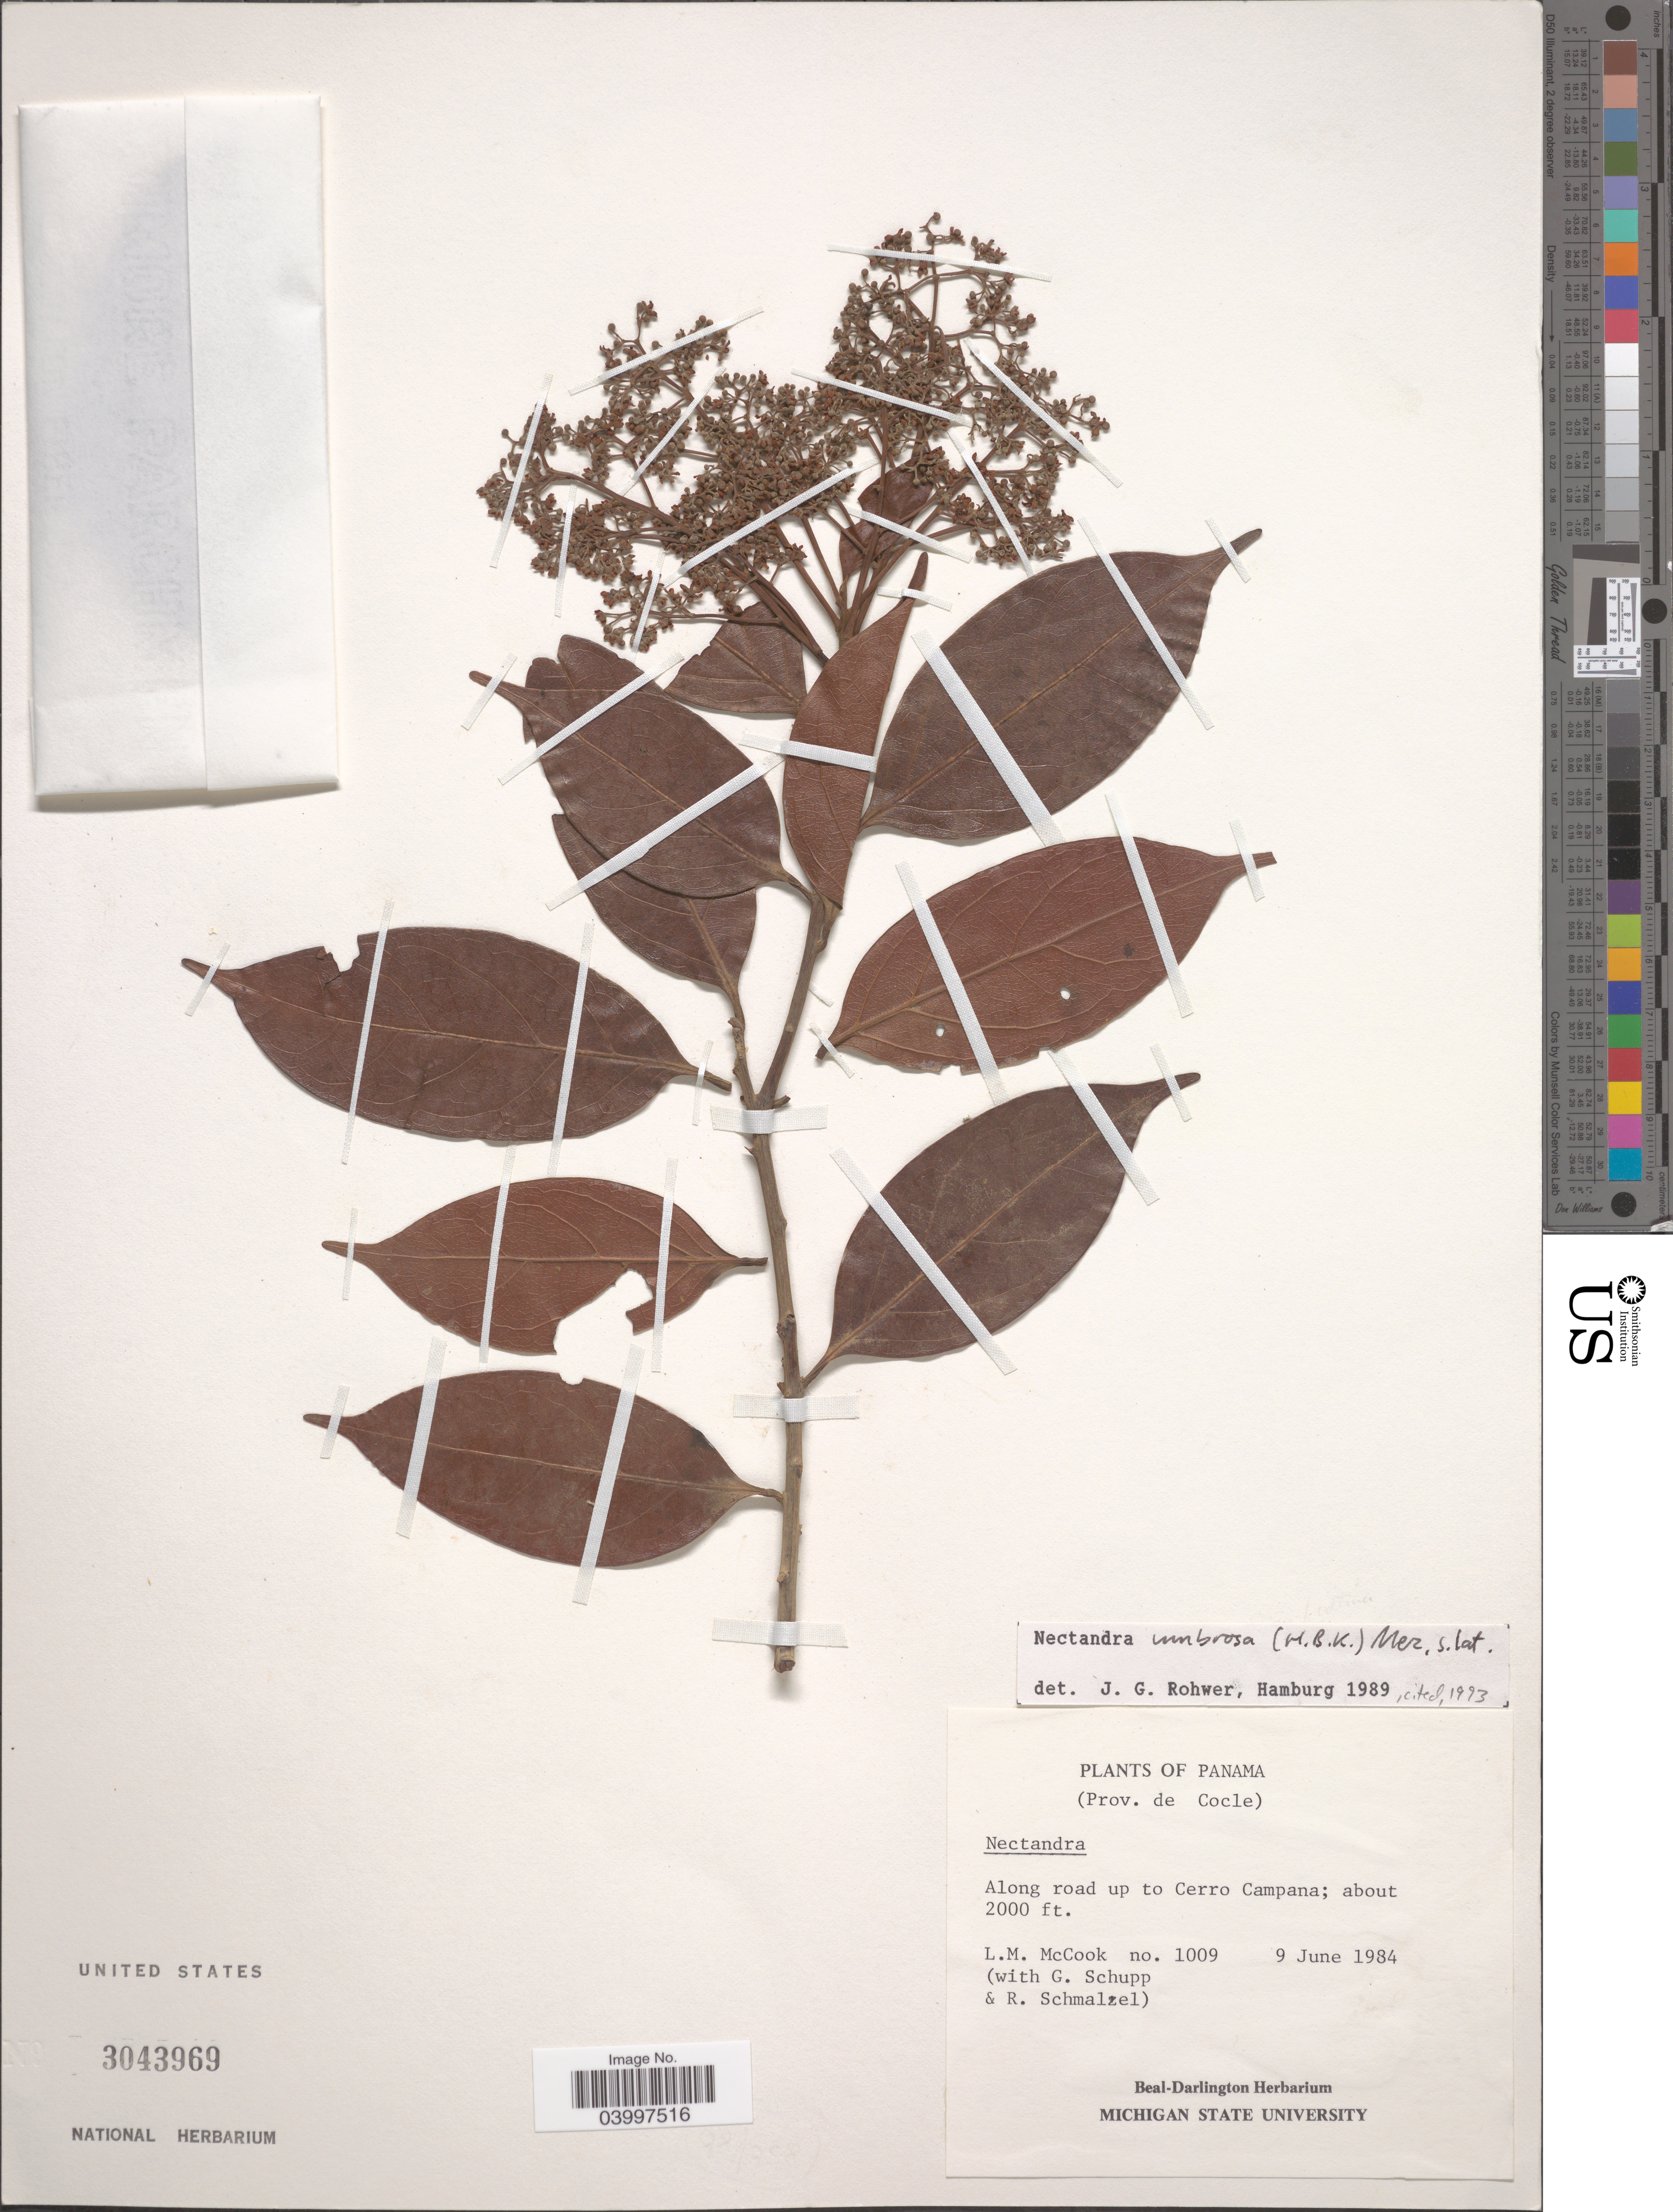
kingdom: Plantae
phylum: Tracheophyta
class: Magnoliopsida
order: Laurales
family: Lauraceae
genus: Nectandra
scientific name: Nectandra umbrosa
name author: (Kunth) Mez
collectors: L. McCook, G. Schupp & R. Schmalzel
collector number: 1009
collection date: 1984-06-09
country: Panama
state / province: Cocle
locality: Along road up to Cerro Campana.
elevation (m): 610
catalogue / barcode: US 3043969